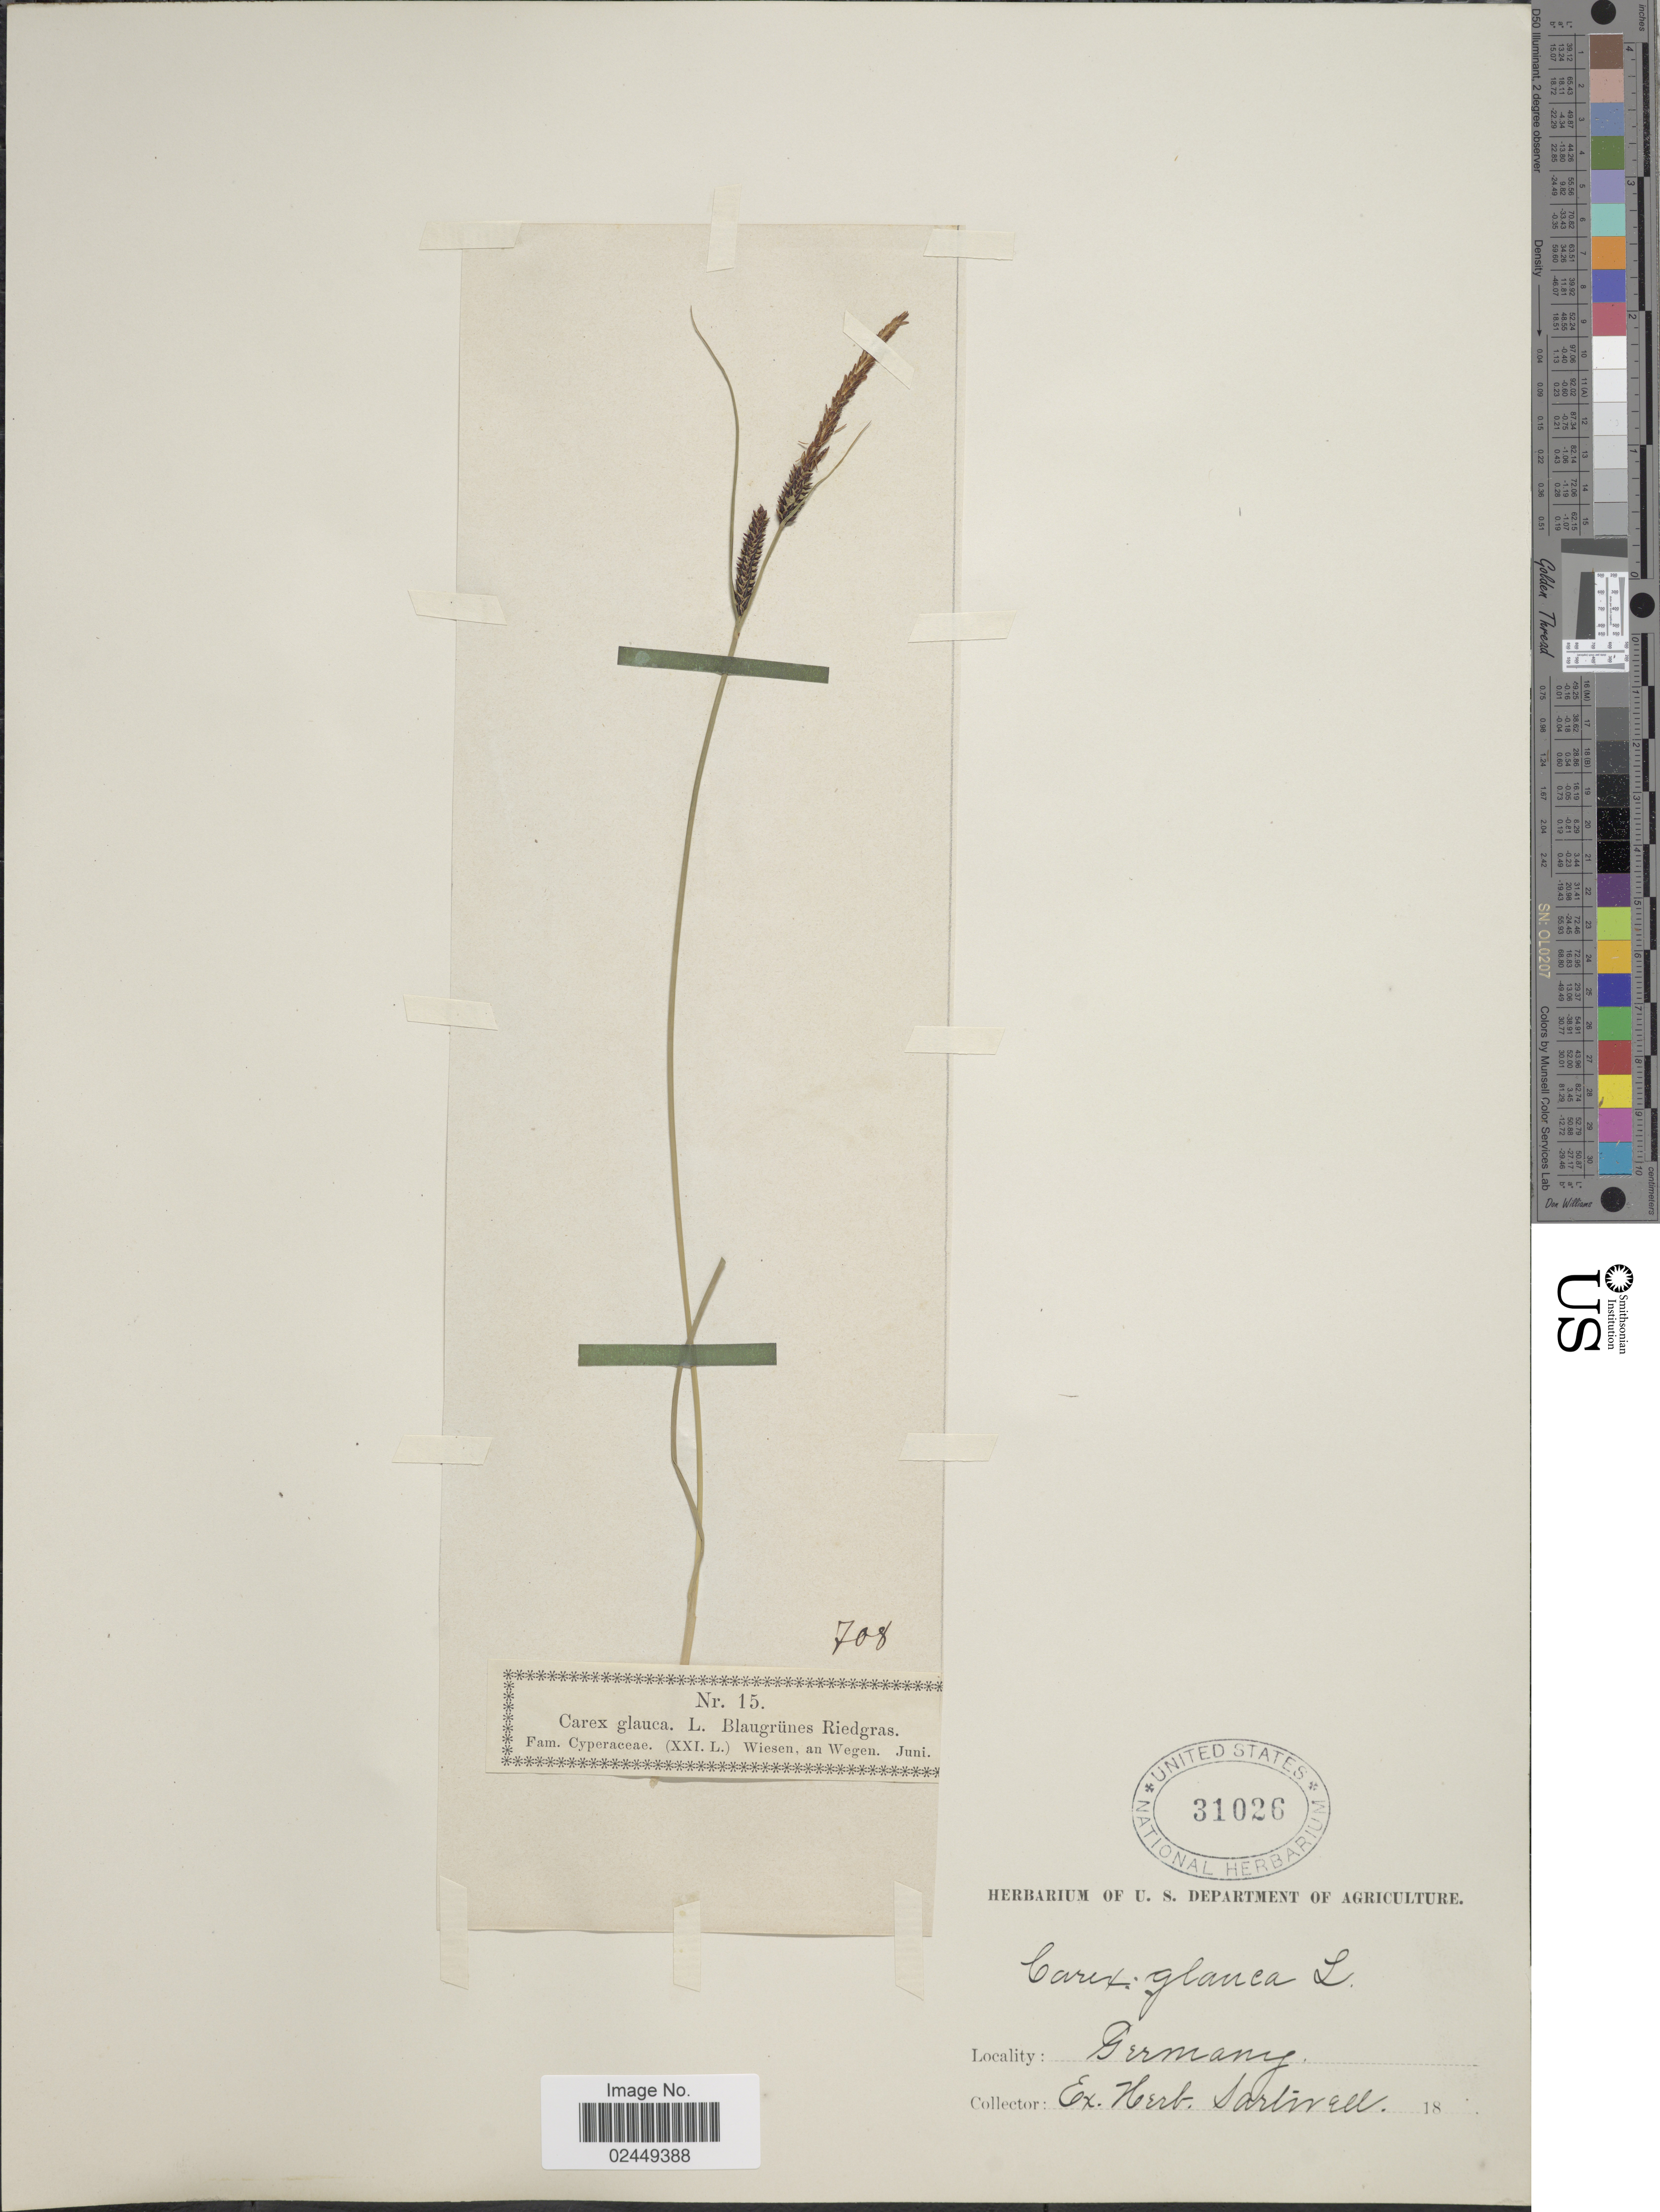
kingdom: Plantae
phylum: Tracheophyta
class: Liliopsida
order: Poales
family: Cyperaceae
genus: Carex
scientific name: Carex flacca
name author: Schreb.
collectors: ex herb. Sartwell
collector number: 15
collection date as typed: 18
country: Germany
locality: Wiesen, an Wegen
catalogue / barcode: US 31026